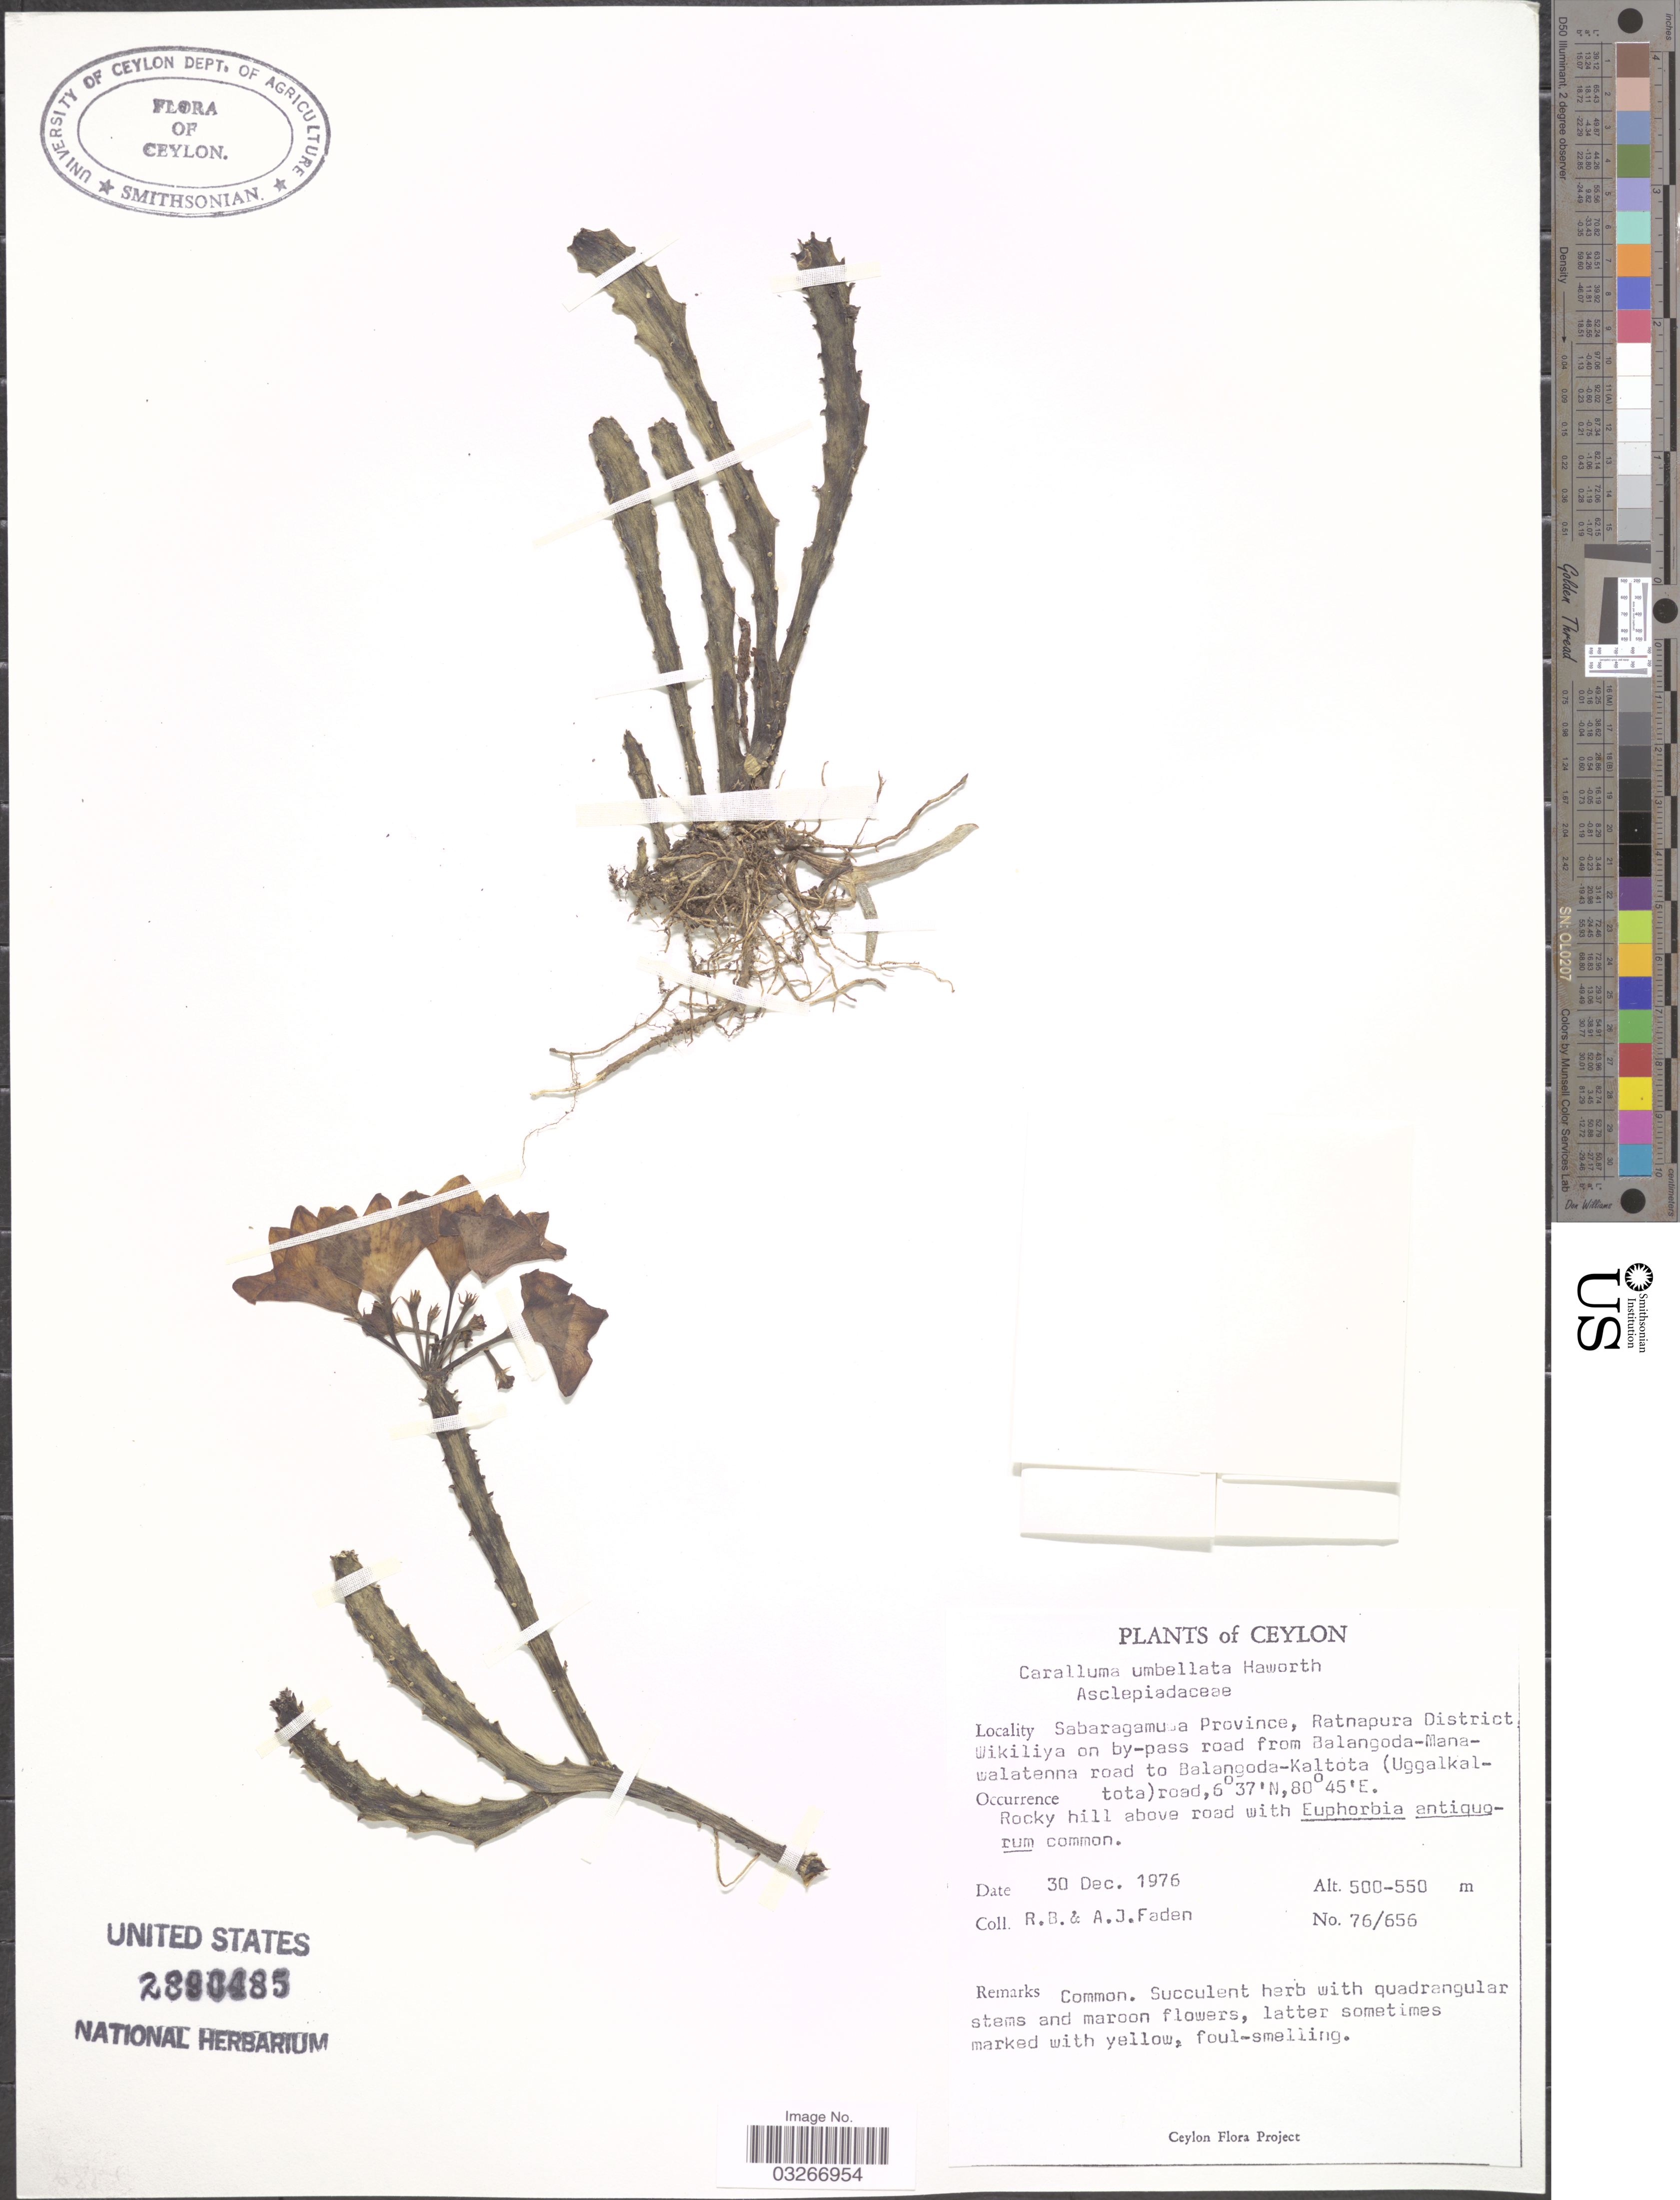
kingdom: Plantae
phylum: Tracheophyta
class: Magnoliopsida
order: Gentianales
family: Apocynaceae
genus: Caralluma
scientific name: Caralluma umbellata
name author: Haw.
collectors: R. B. Faden & A. J. Faden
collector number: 76/656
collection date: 1976-12-30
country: Sri Lanka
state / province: Sabaragamuwa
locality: Ceylon. Sabaragamuwa Province, Ratnapura District. Wikiliya on by-pass road from Balangoda-Mana-walatenna road to Balangoda-Kaltota (Uggalkaltota) road.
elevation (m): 500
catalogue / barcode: US 2890485